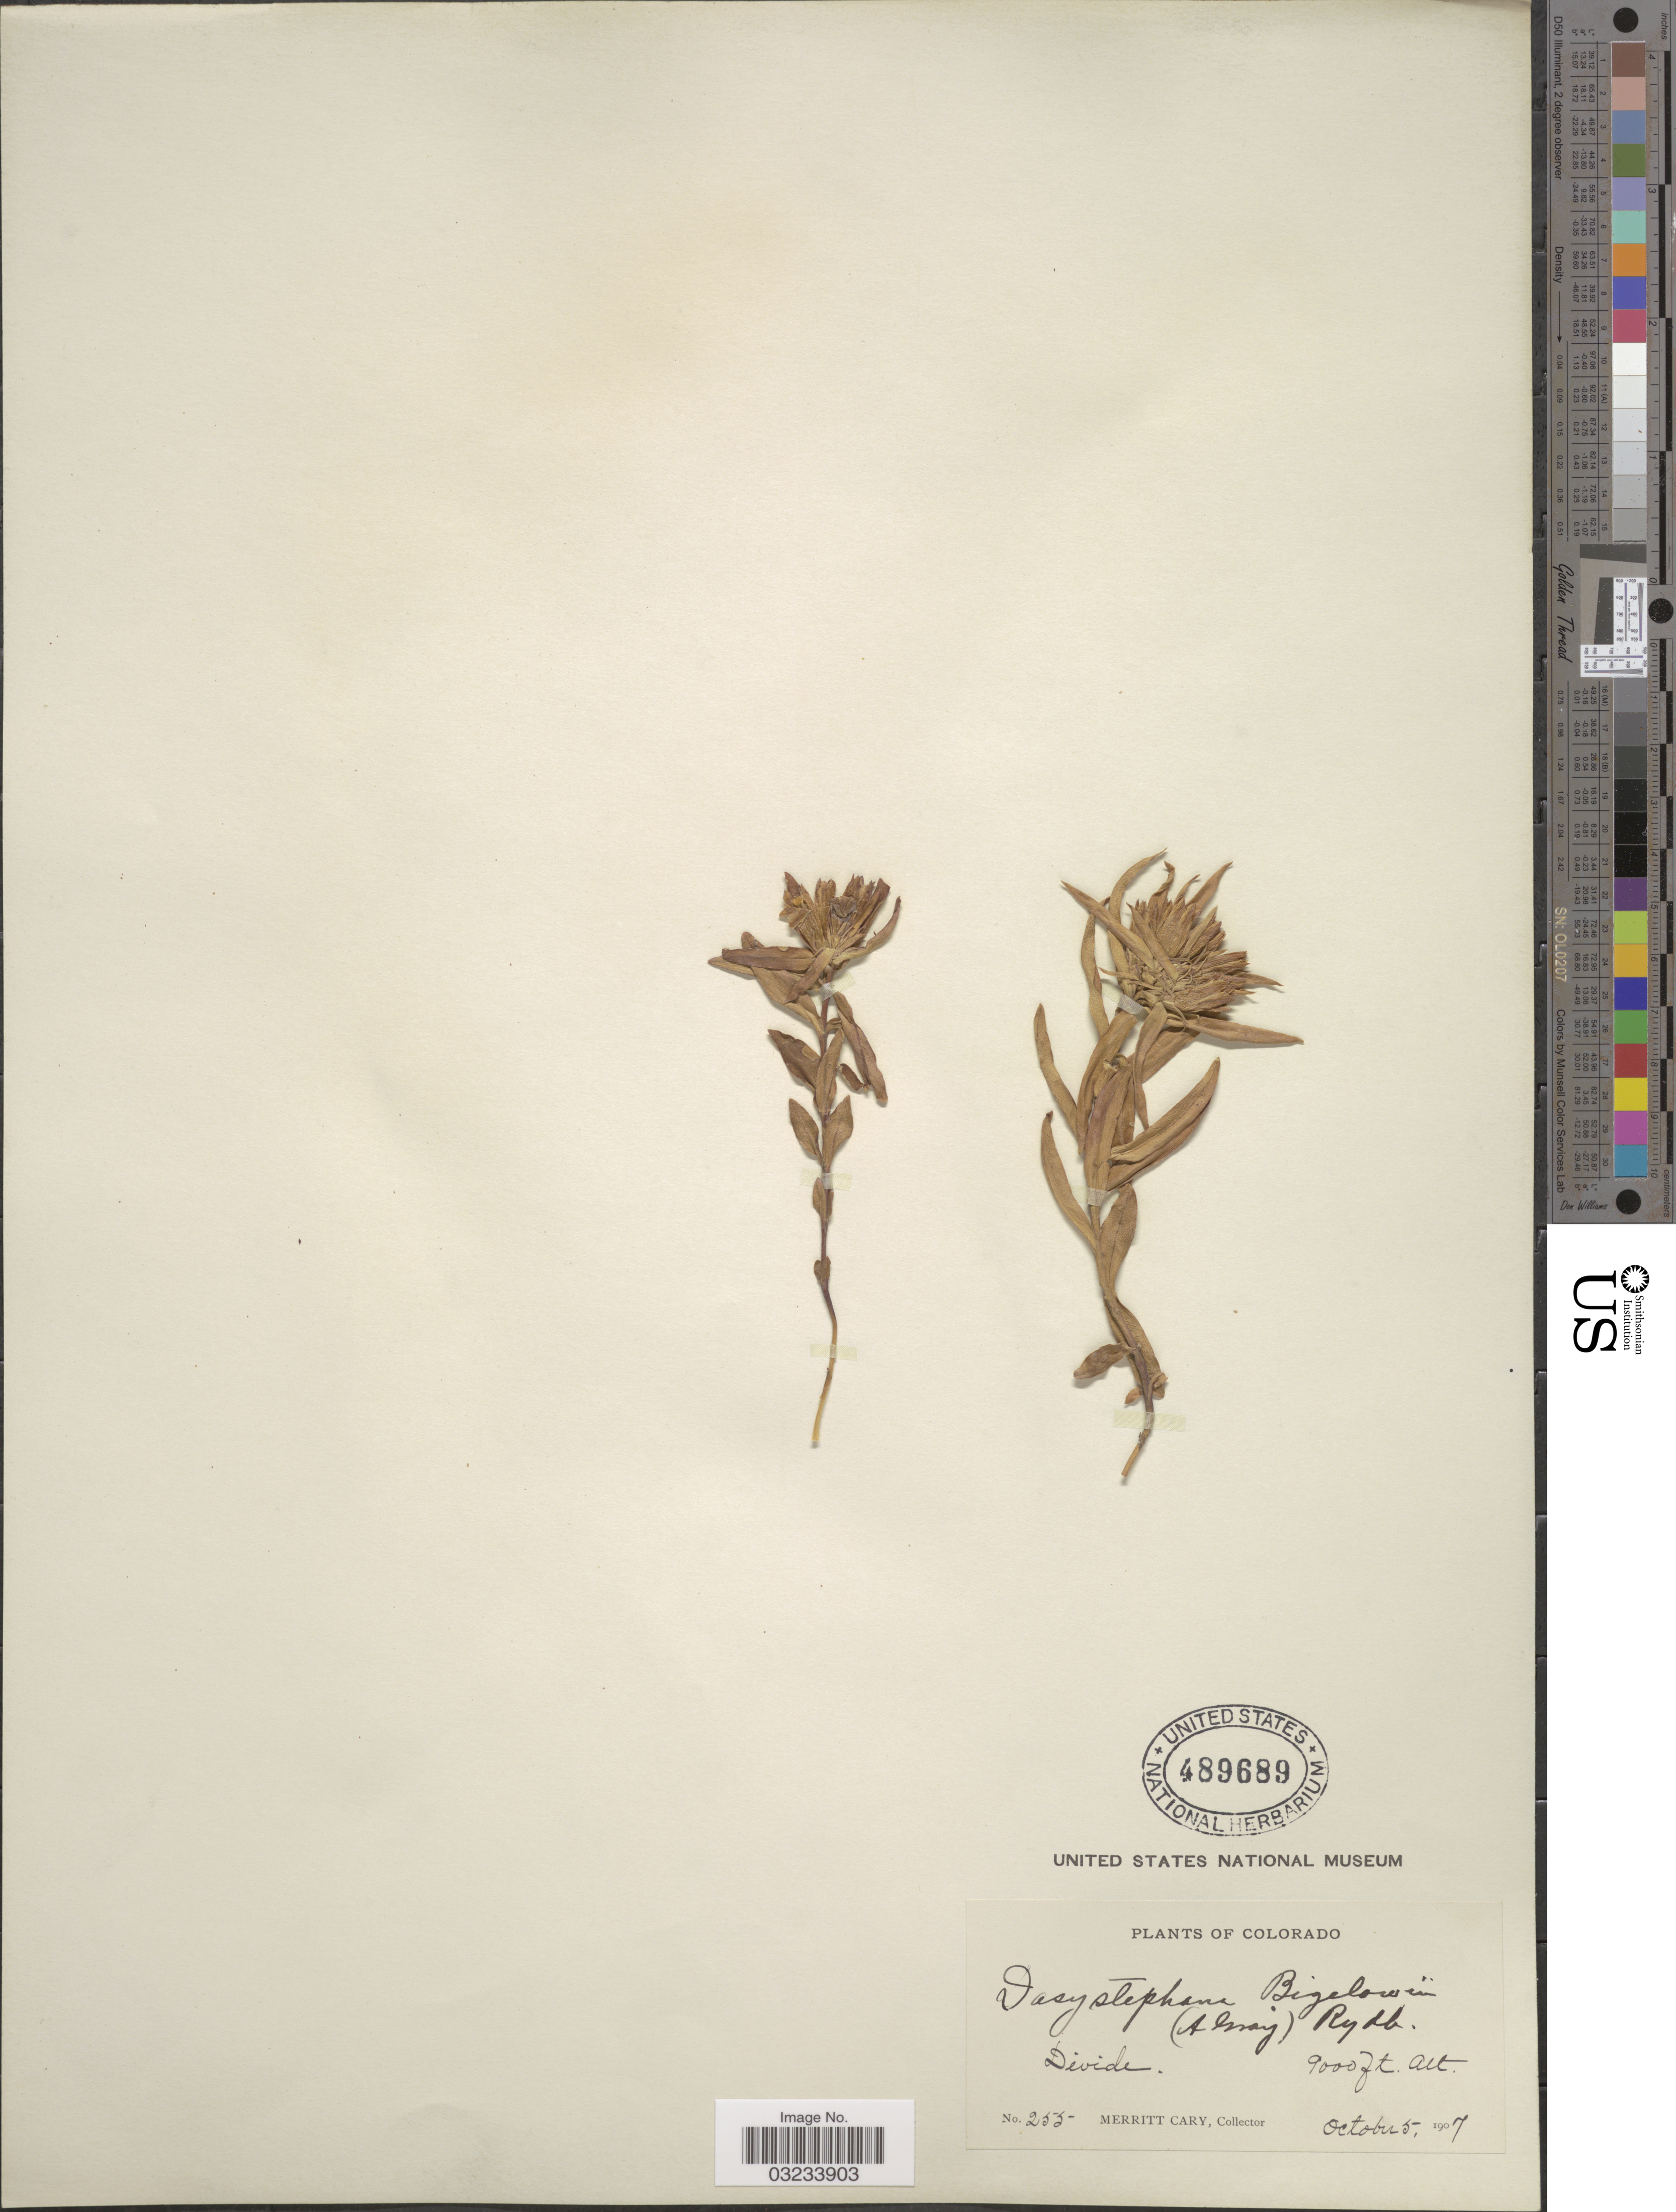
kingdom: Plantae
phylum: Tracheophyta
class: Magnoliopsida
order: Gentianales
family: Gentianaceae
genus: Gentiana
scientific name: Gentiana bigelovii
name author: A. Gray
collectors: M. Cary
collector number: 255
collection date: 1907-10-05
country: United States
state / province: Colorado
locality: Divide.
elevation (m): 2743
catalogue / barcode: US 489689